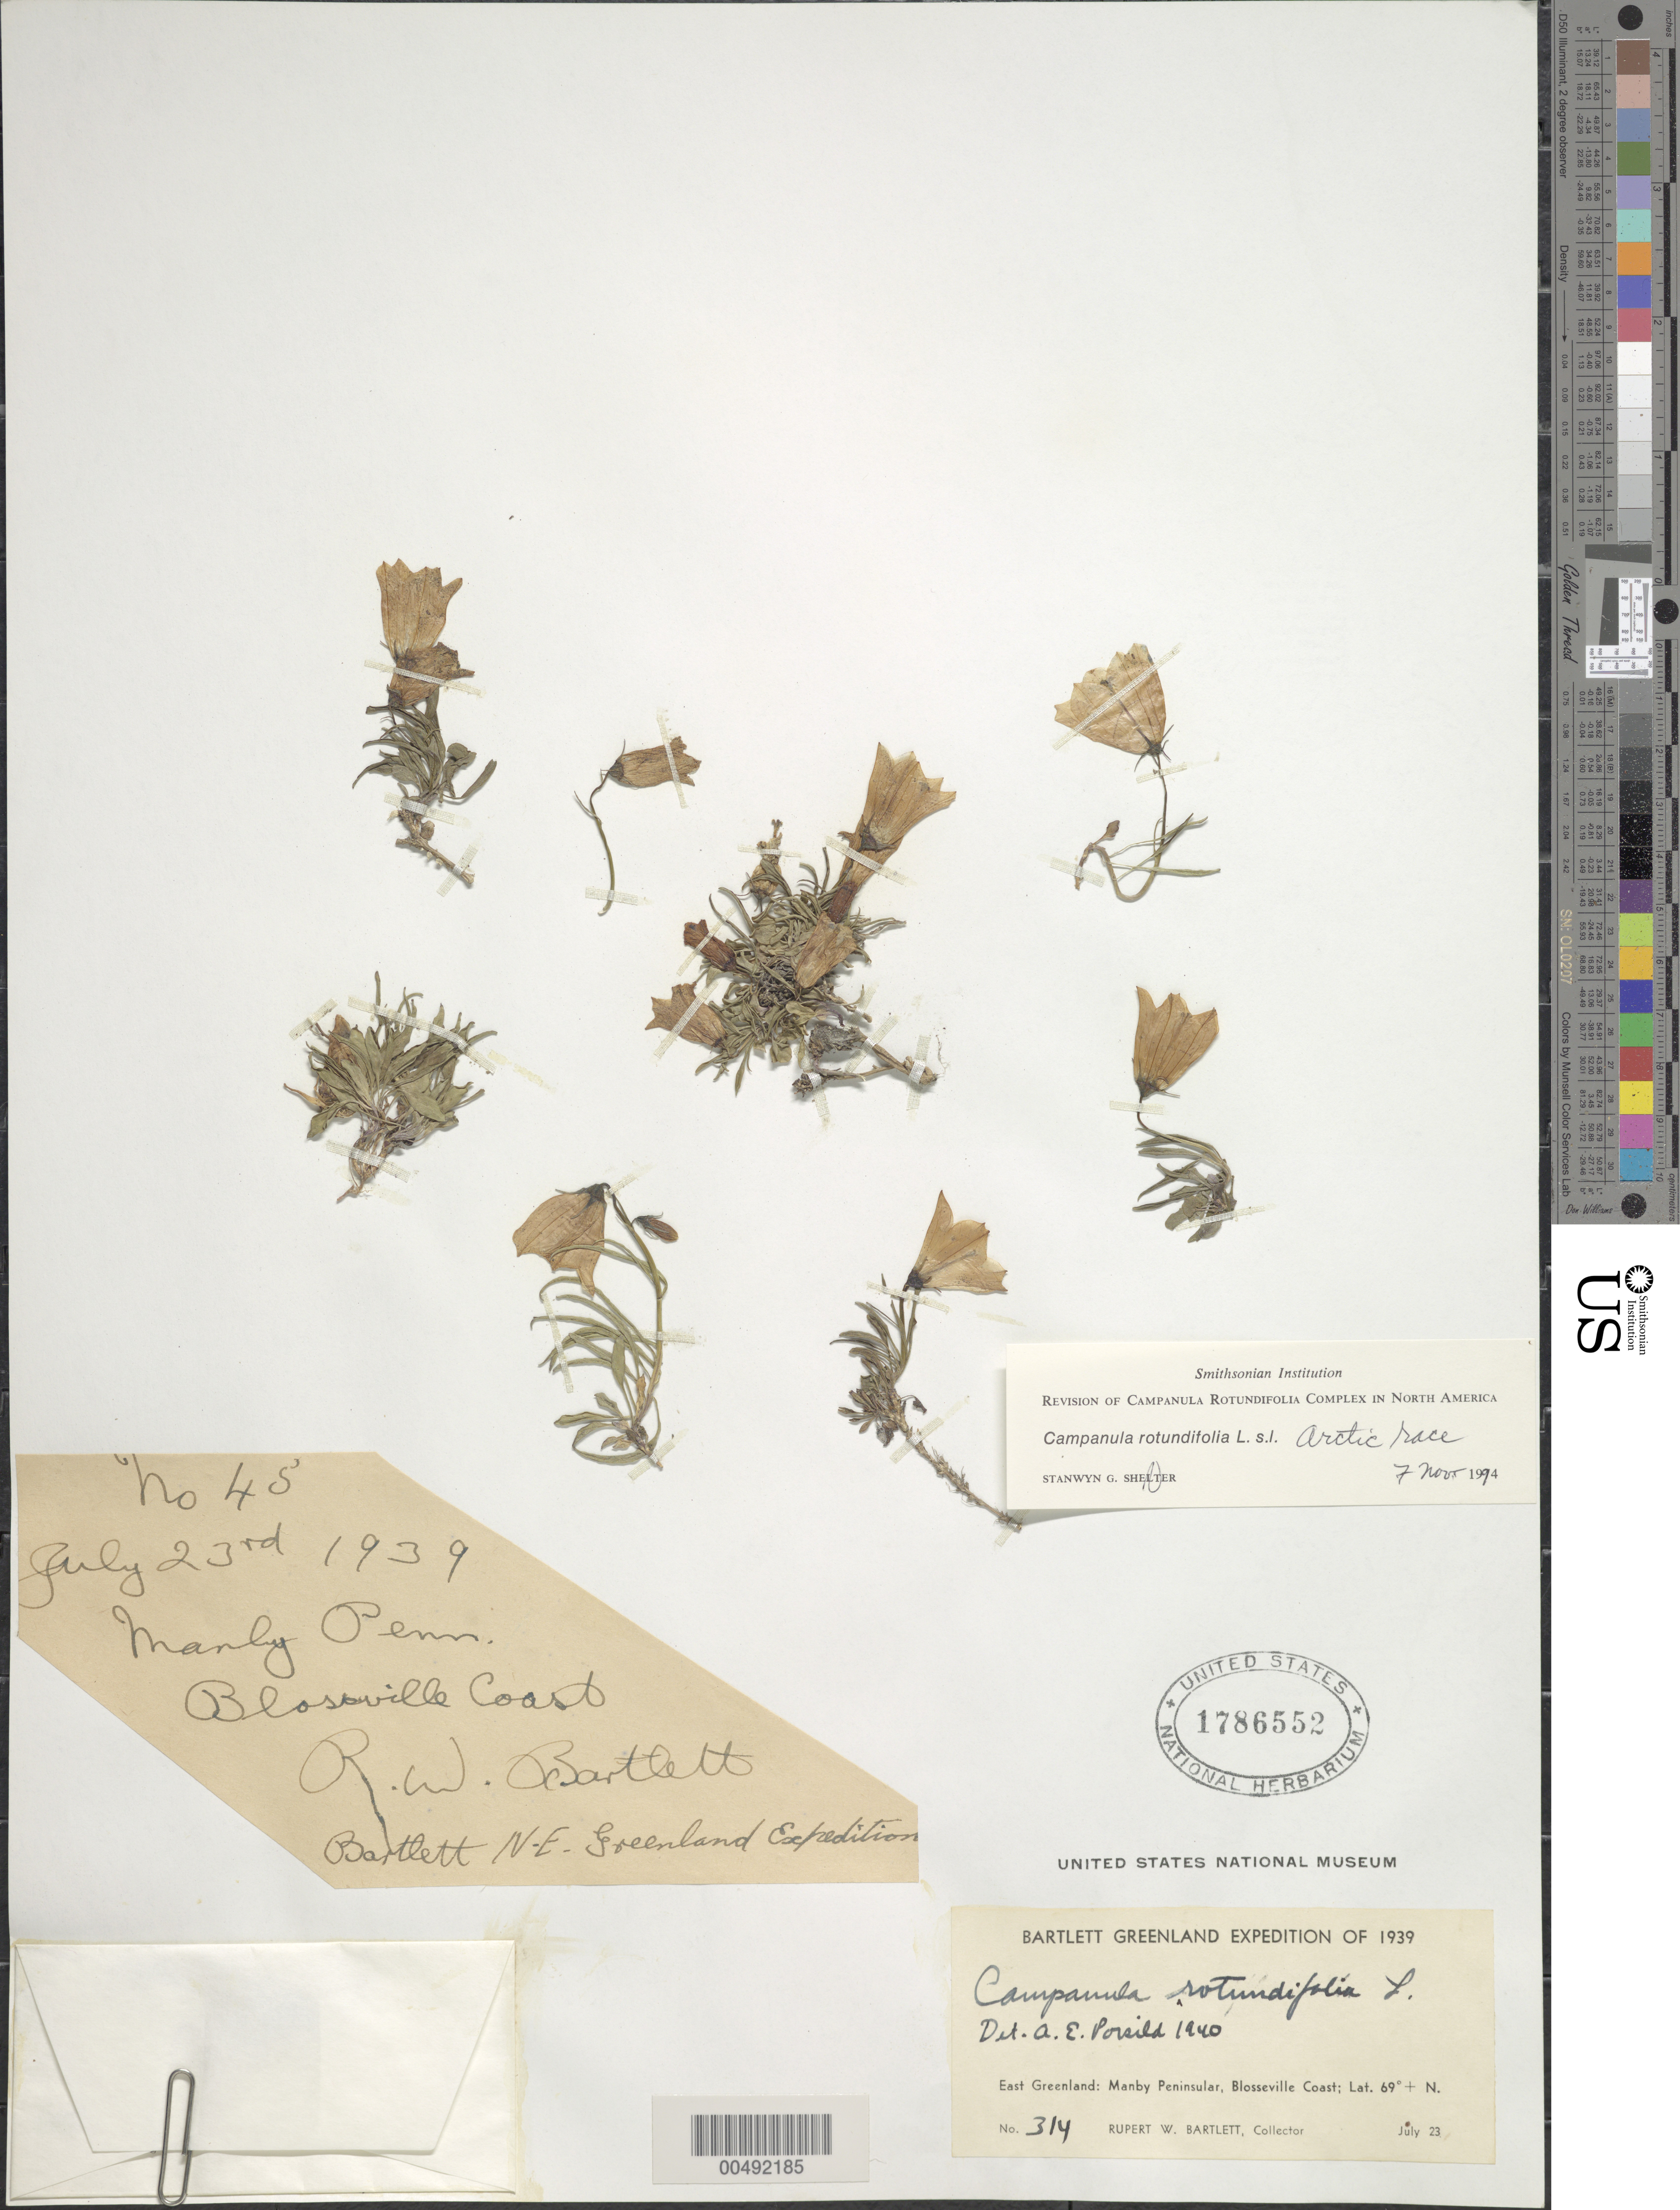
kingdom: Plantae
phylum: Tracheophyta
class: Magnoliopsida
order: Asterales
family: Campanulaceae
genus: Campanula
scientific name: Campanula rotundifolia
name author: L.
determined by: Porsild, A. E.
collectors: R. W. Bartlett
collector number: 314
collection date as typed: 23 Jul 1939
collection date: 1939-07-23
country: Greenland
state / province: Østgrønland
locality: East Greenland, Manby Peninsular, Blosseville Coast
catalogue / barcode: US 1786552